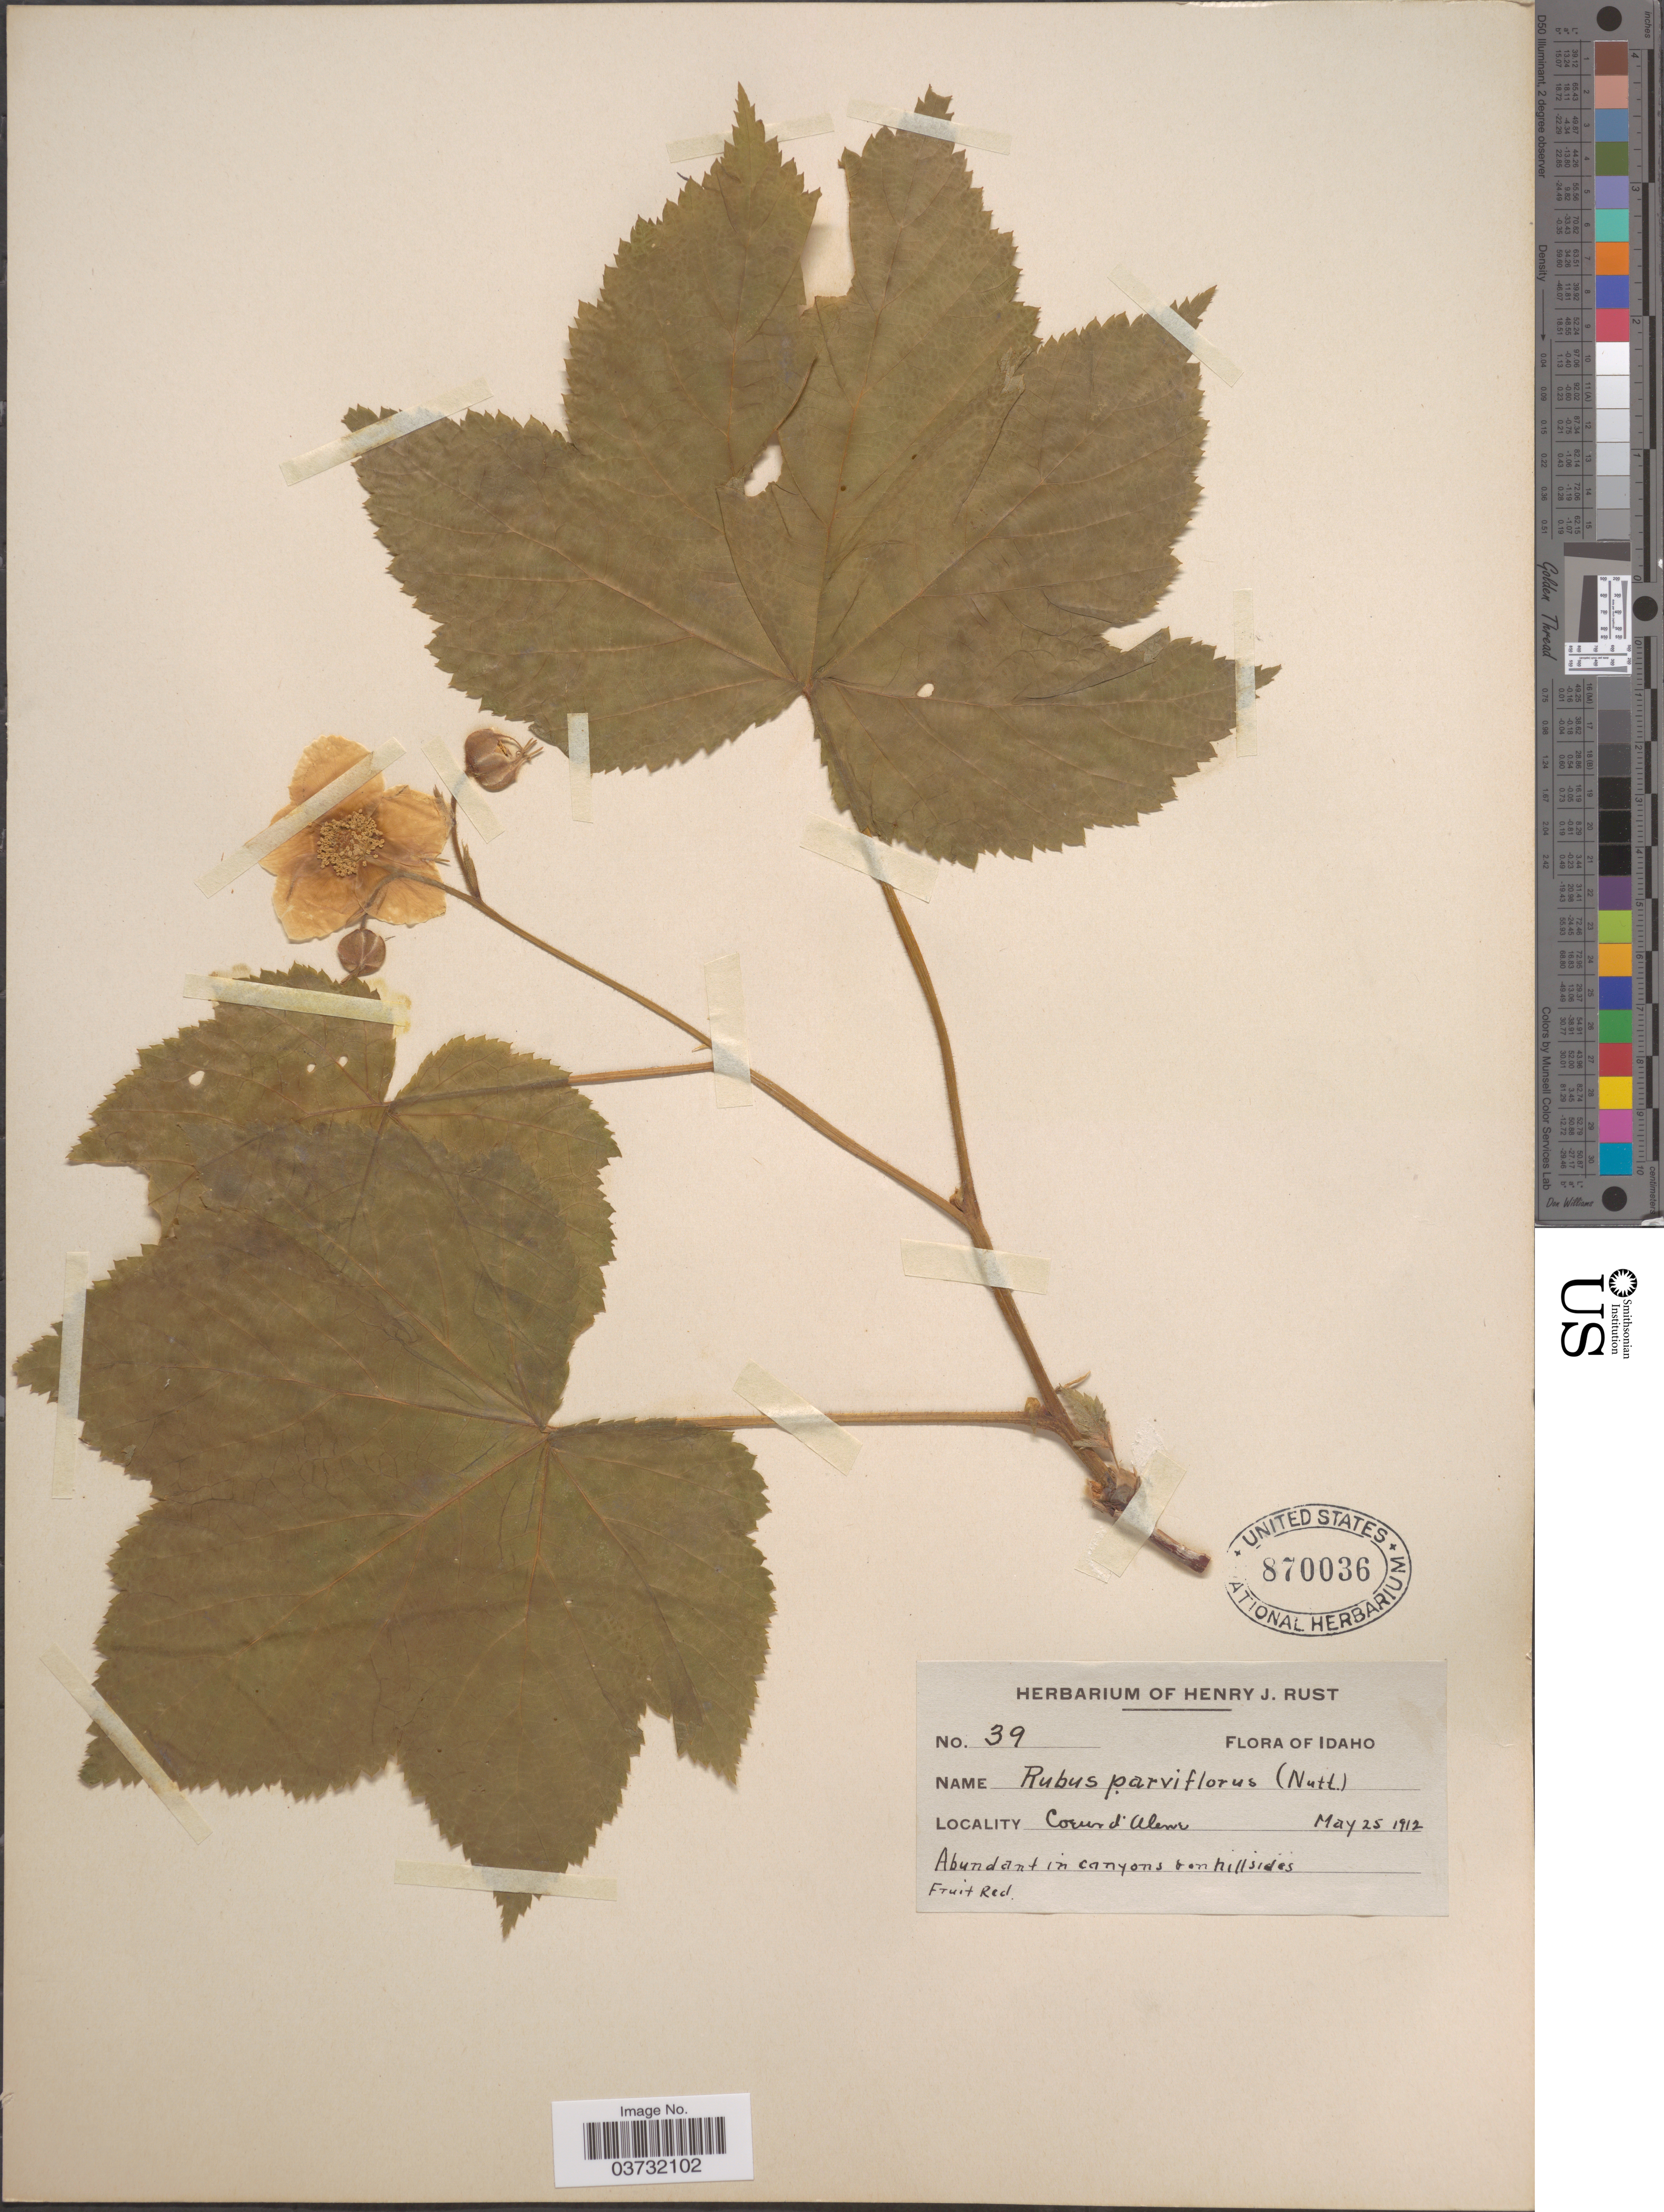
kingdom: Plantae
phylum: Tracheophyta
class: Magnoliopsida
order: Rosales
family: Rosaceae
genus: Rubus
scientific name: Rubus parviflorus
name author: Nutt.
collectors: ex herb. Henry J. Rust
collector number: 39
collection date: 1912-05-25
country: United States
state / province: Idaho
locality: Coeur d'Alene.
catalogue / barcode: US 870036